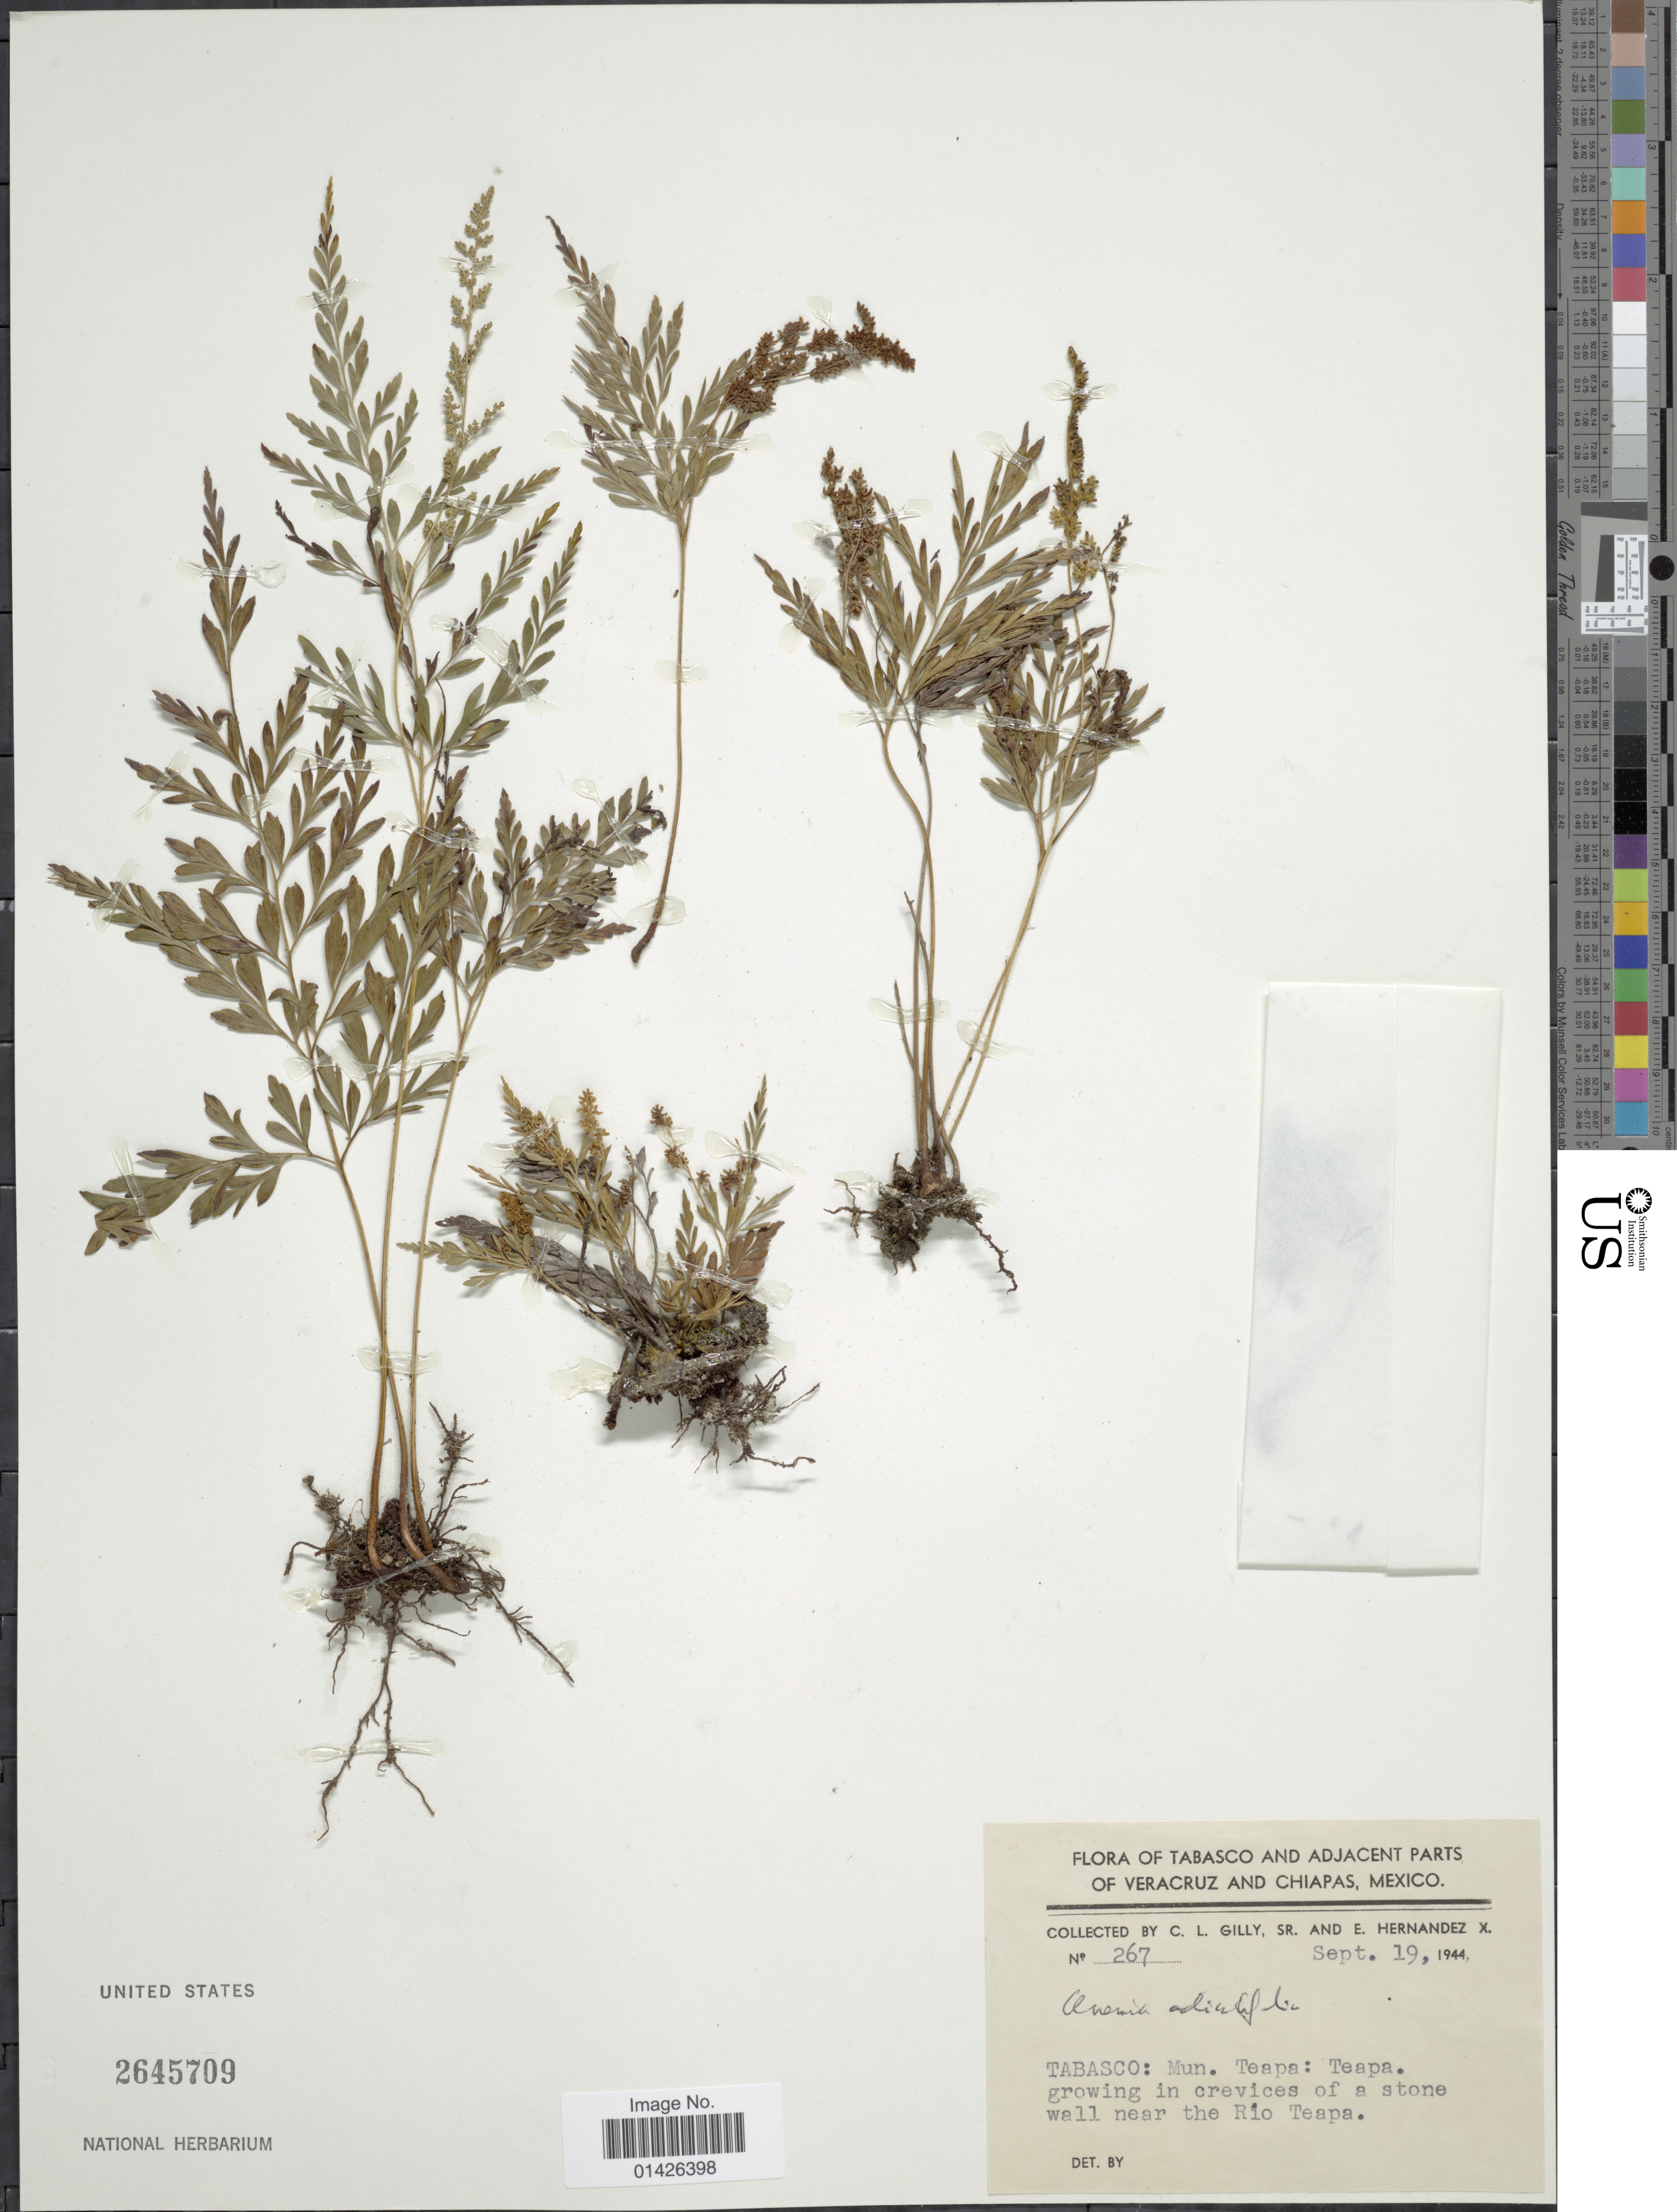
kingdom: Plantae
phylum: Tracheophyta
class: Polypodiopsida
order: Schizaeales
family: Anemiaceae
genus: Anemia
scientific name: Anemia adiantifolia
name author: (L.) Sw.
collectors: C. Gilly & E. Hernandez X.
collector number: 267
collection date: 1944-09-19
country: Mexico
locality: Tabasco and adjacent parts of Veracruz and Chiapas. Mun. Teapa: Teapa growing in crevices of a stone wall near the Río Teapa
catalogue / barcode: US 2645709